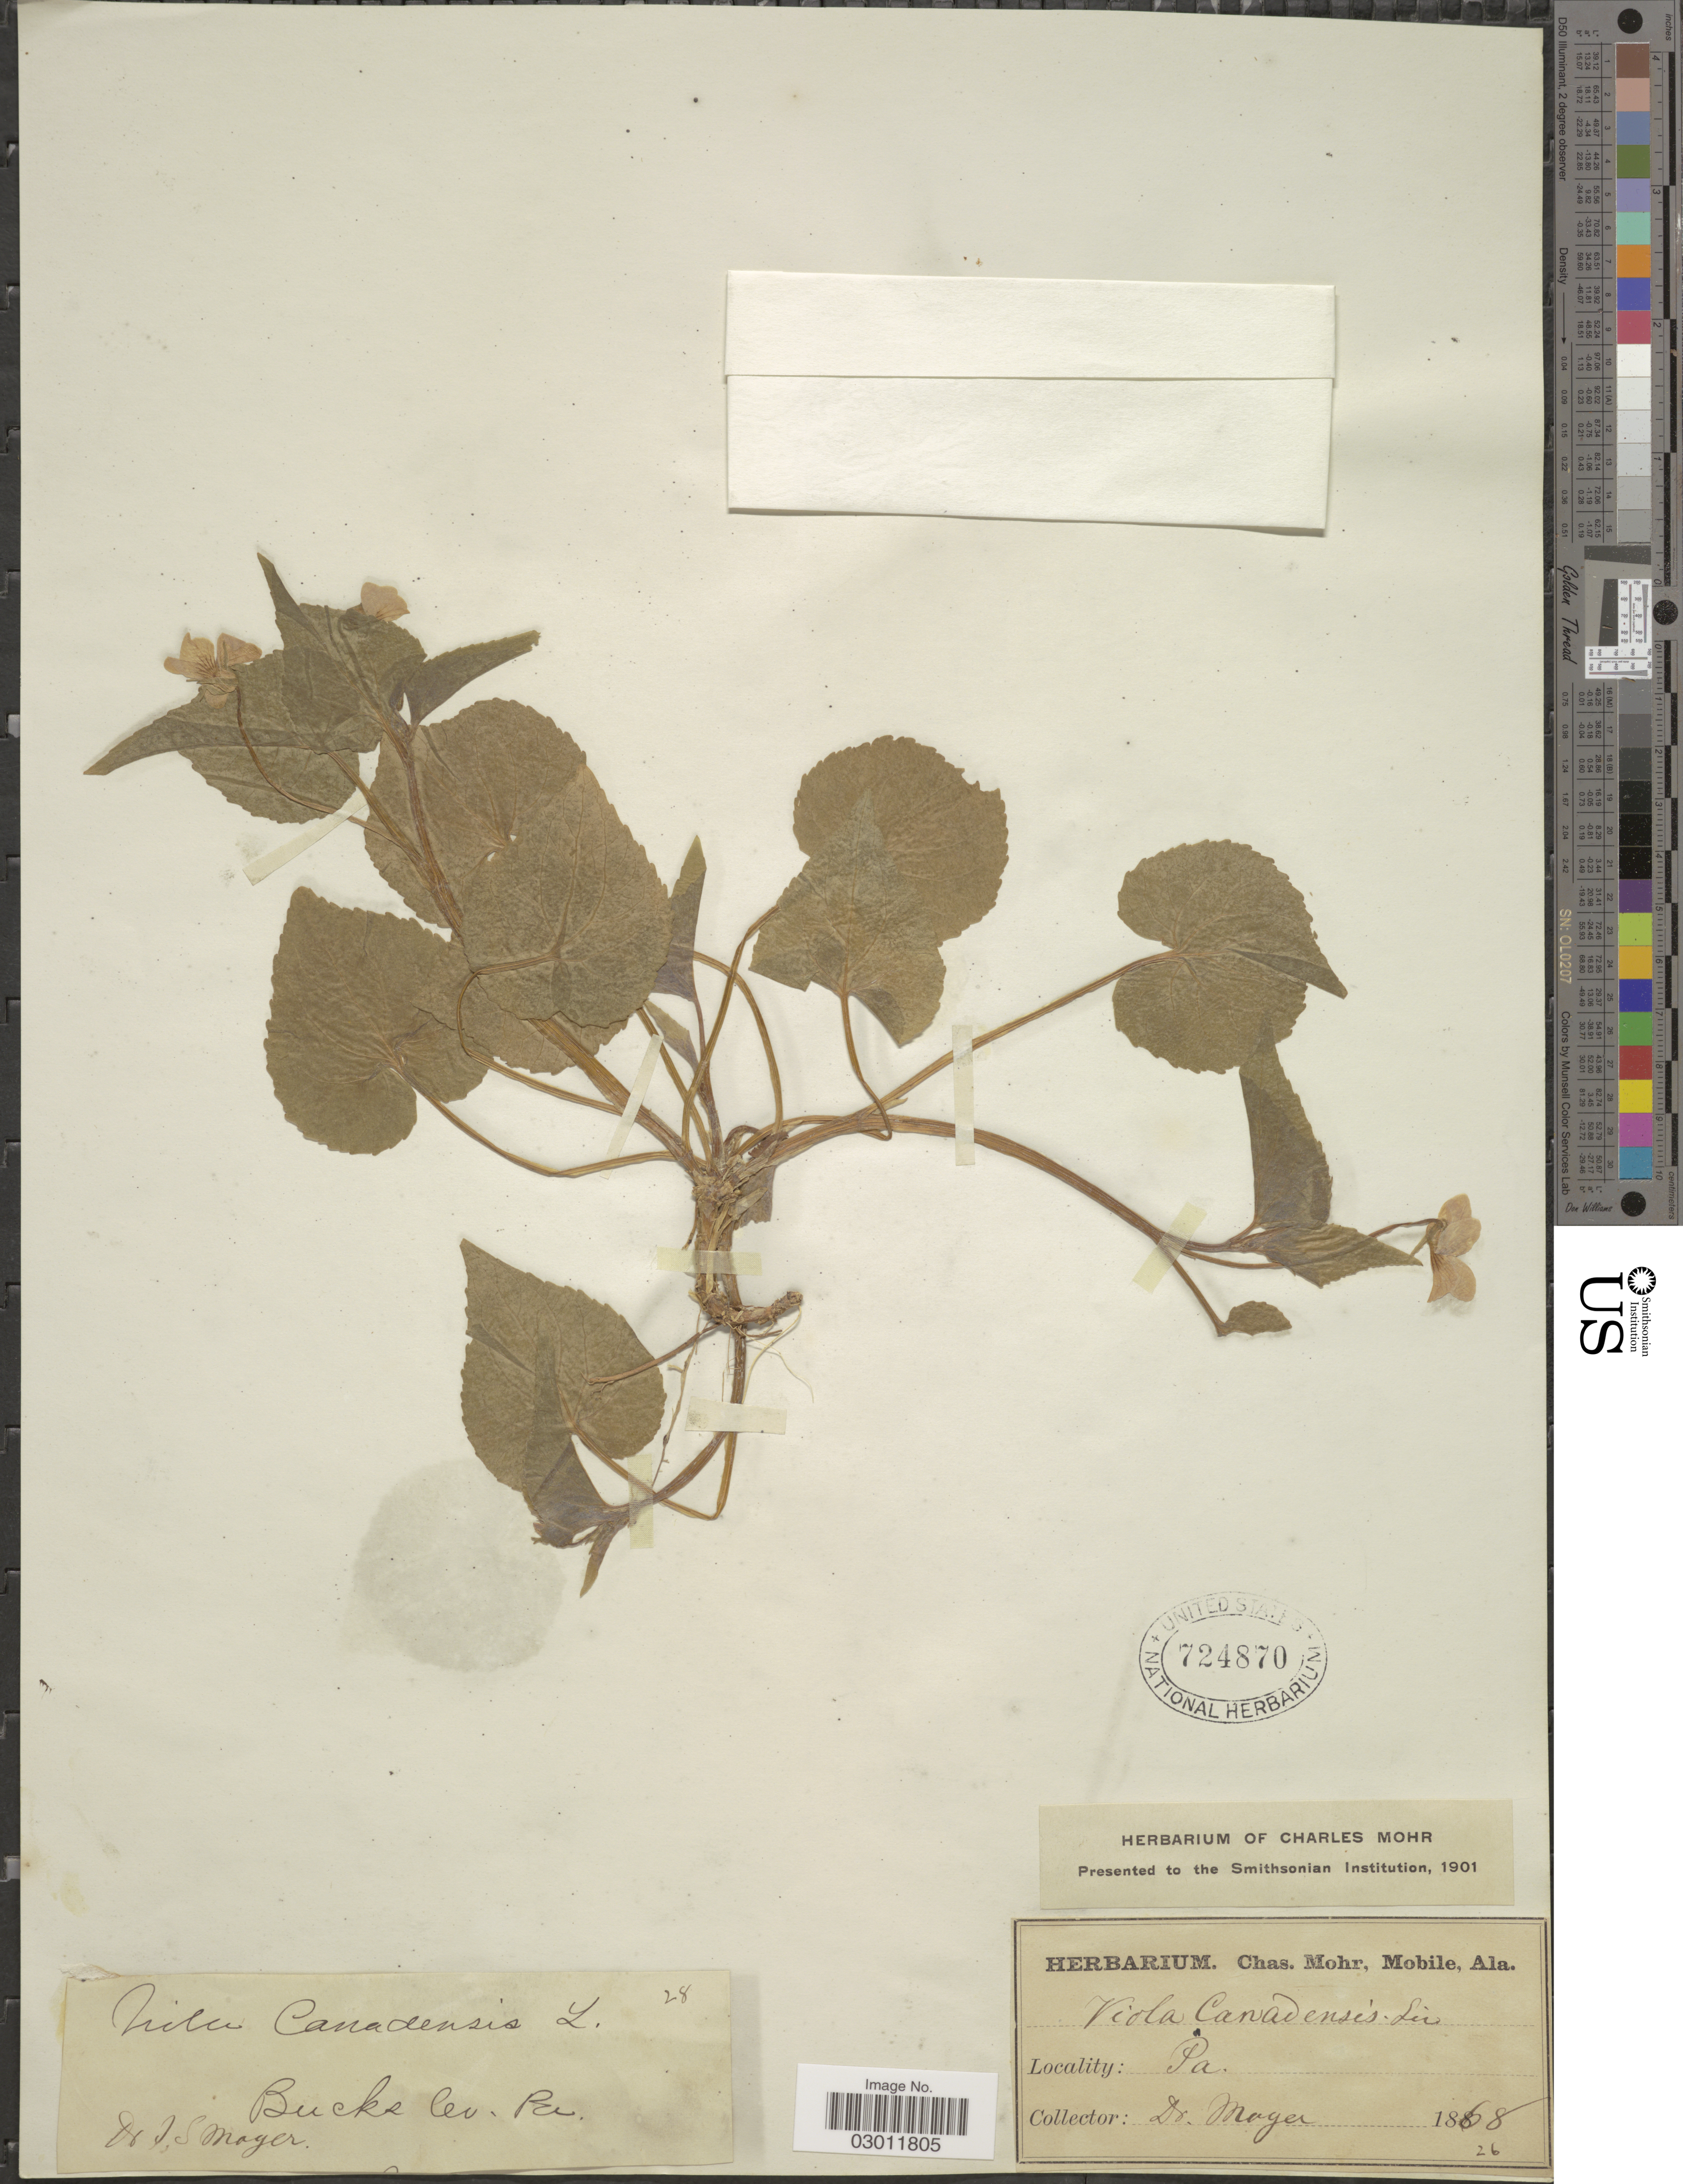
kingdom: Plantae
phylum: Tracheophyta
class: Magnoliopsida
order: Malpighiales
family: Violaceae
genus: Viola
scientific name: Viola canadensis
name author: L.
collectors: I. S. Moyer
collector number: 28/26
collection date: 1868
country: United States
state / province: Pennsylvania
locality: Bucks Co. Pa.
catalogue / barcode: US 724870